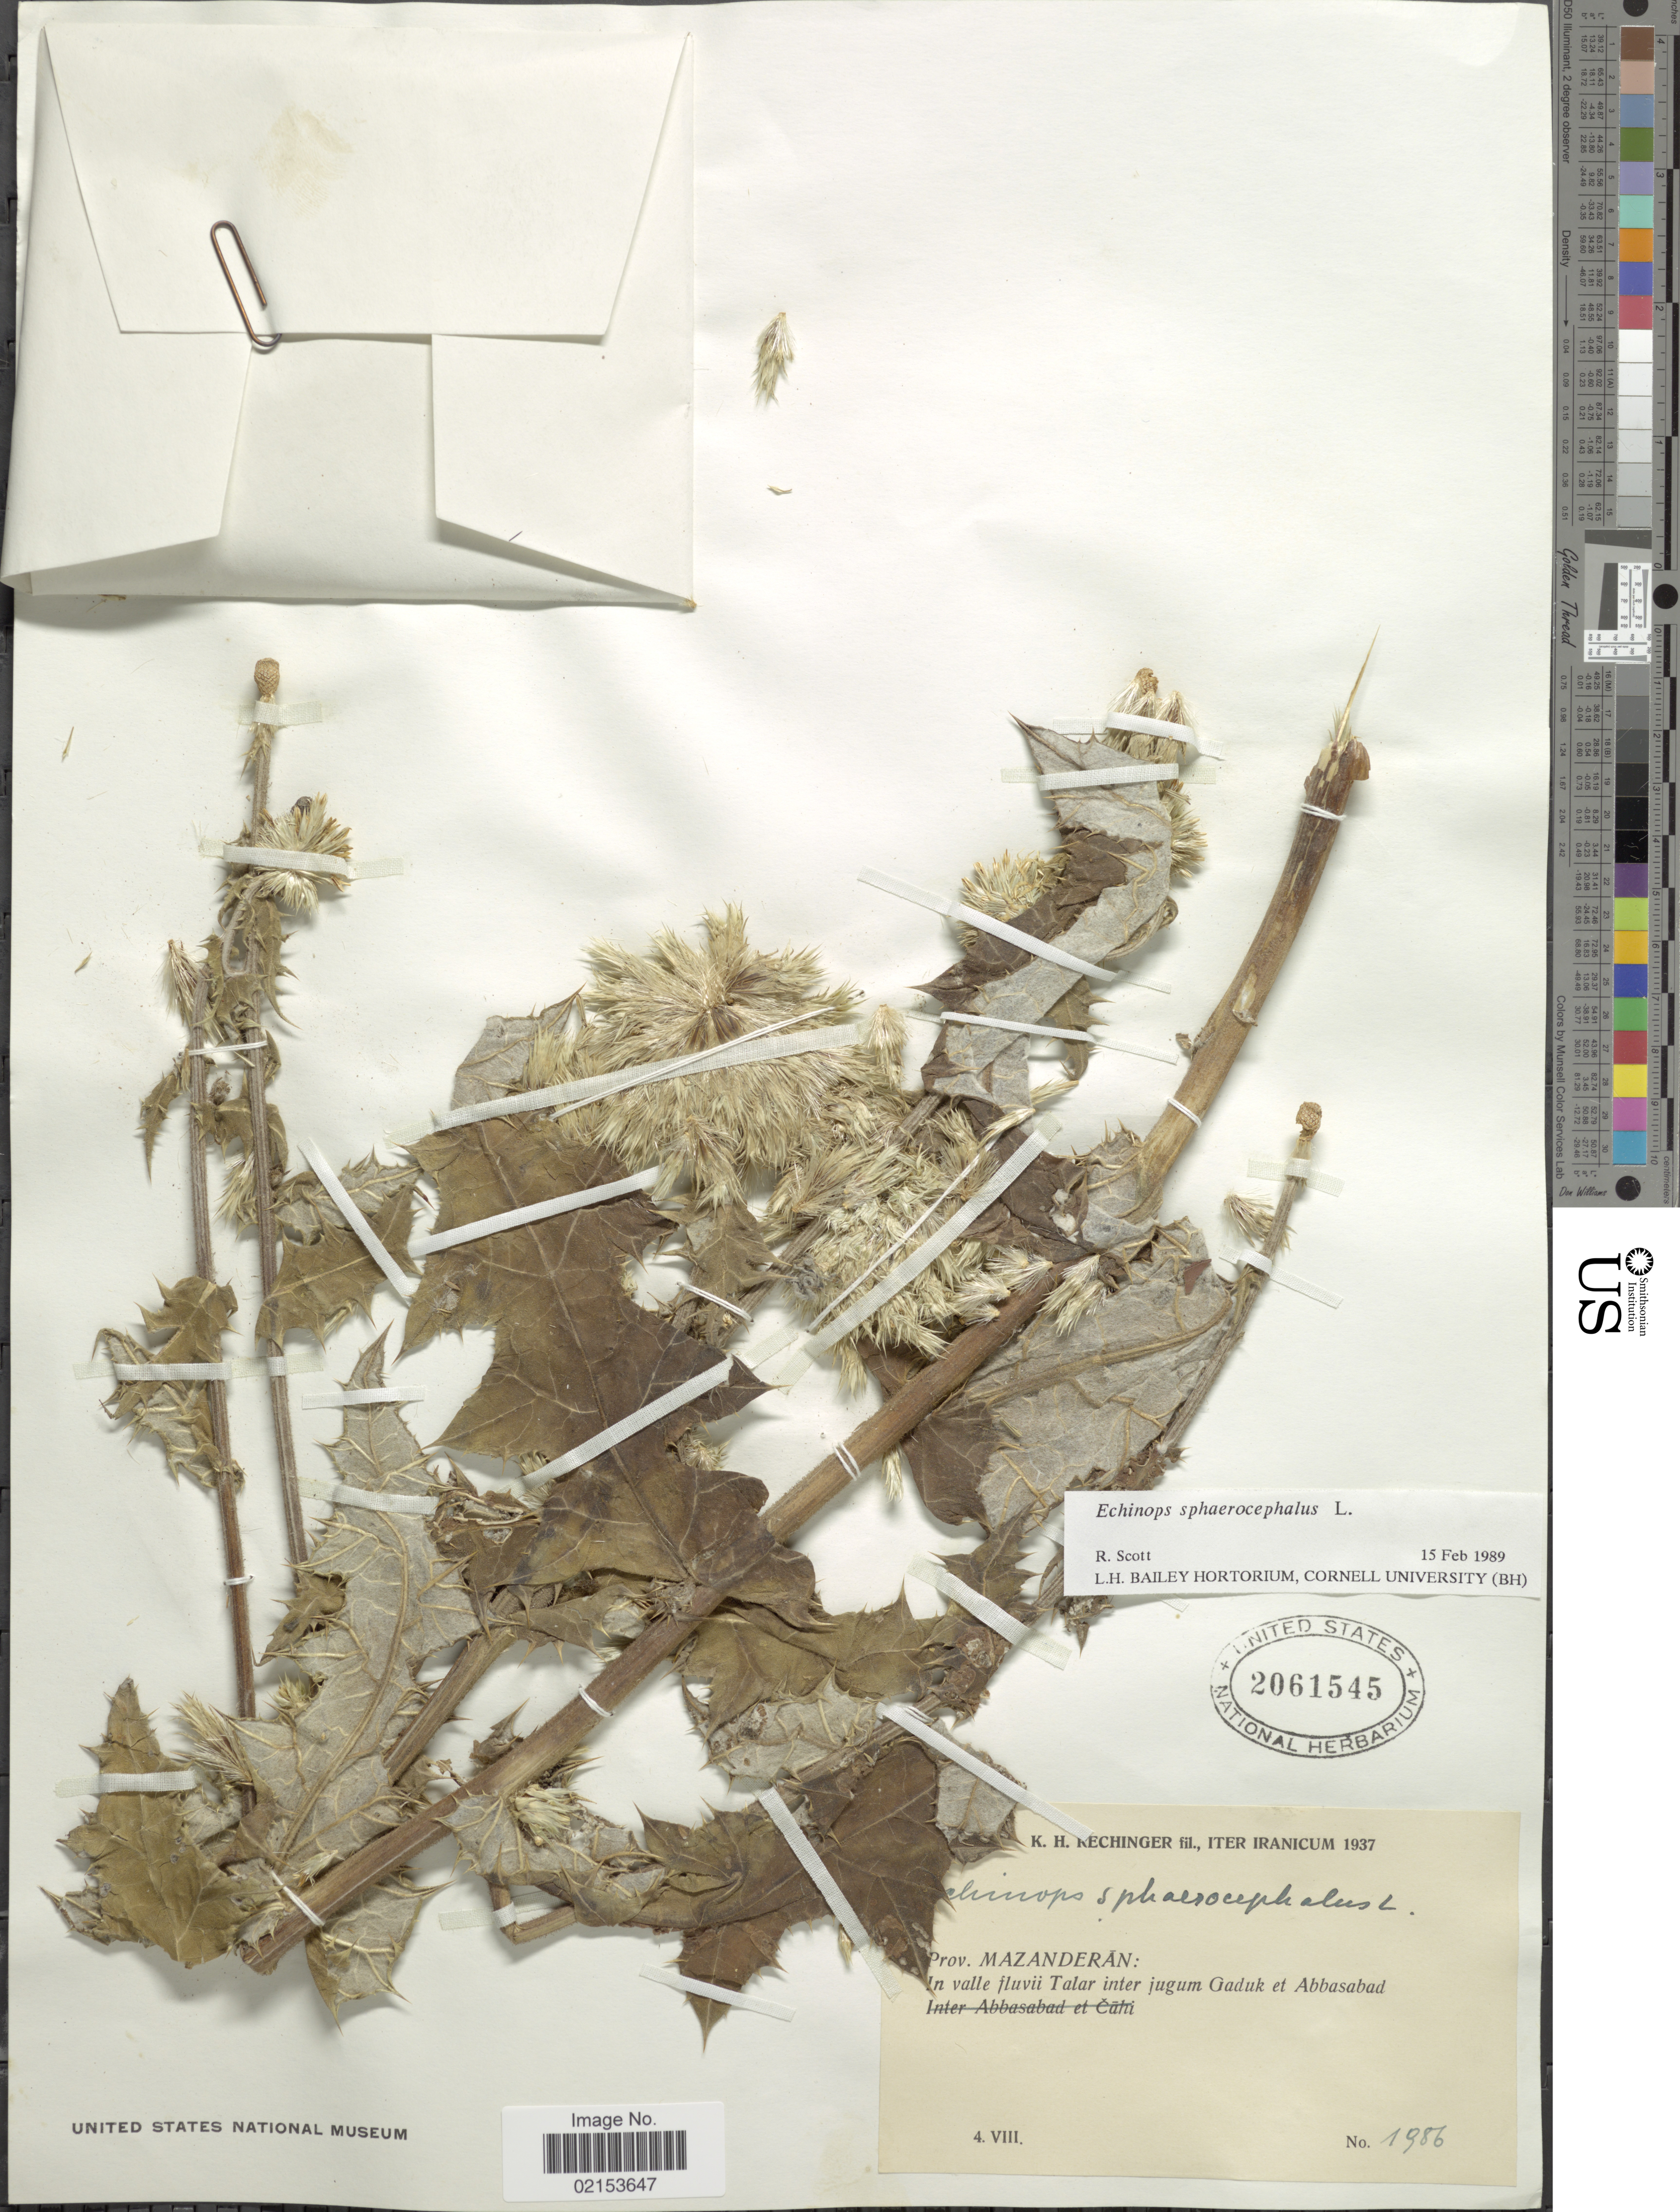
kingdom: Plantae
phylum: Tracheophyta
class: Magnoliopsida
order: Asterales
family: Asteraceae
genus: Echinops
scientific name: Echinops sphaerocephalus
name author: L.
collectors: K. H. Rechinger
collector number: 1986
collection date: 1937-08-04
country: Iran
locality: Iranicum. Prov. Mazenderan, in valle fluvii Talra inter jugum Gaduk et Abbasabad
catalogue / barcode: US 2061545